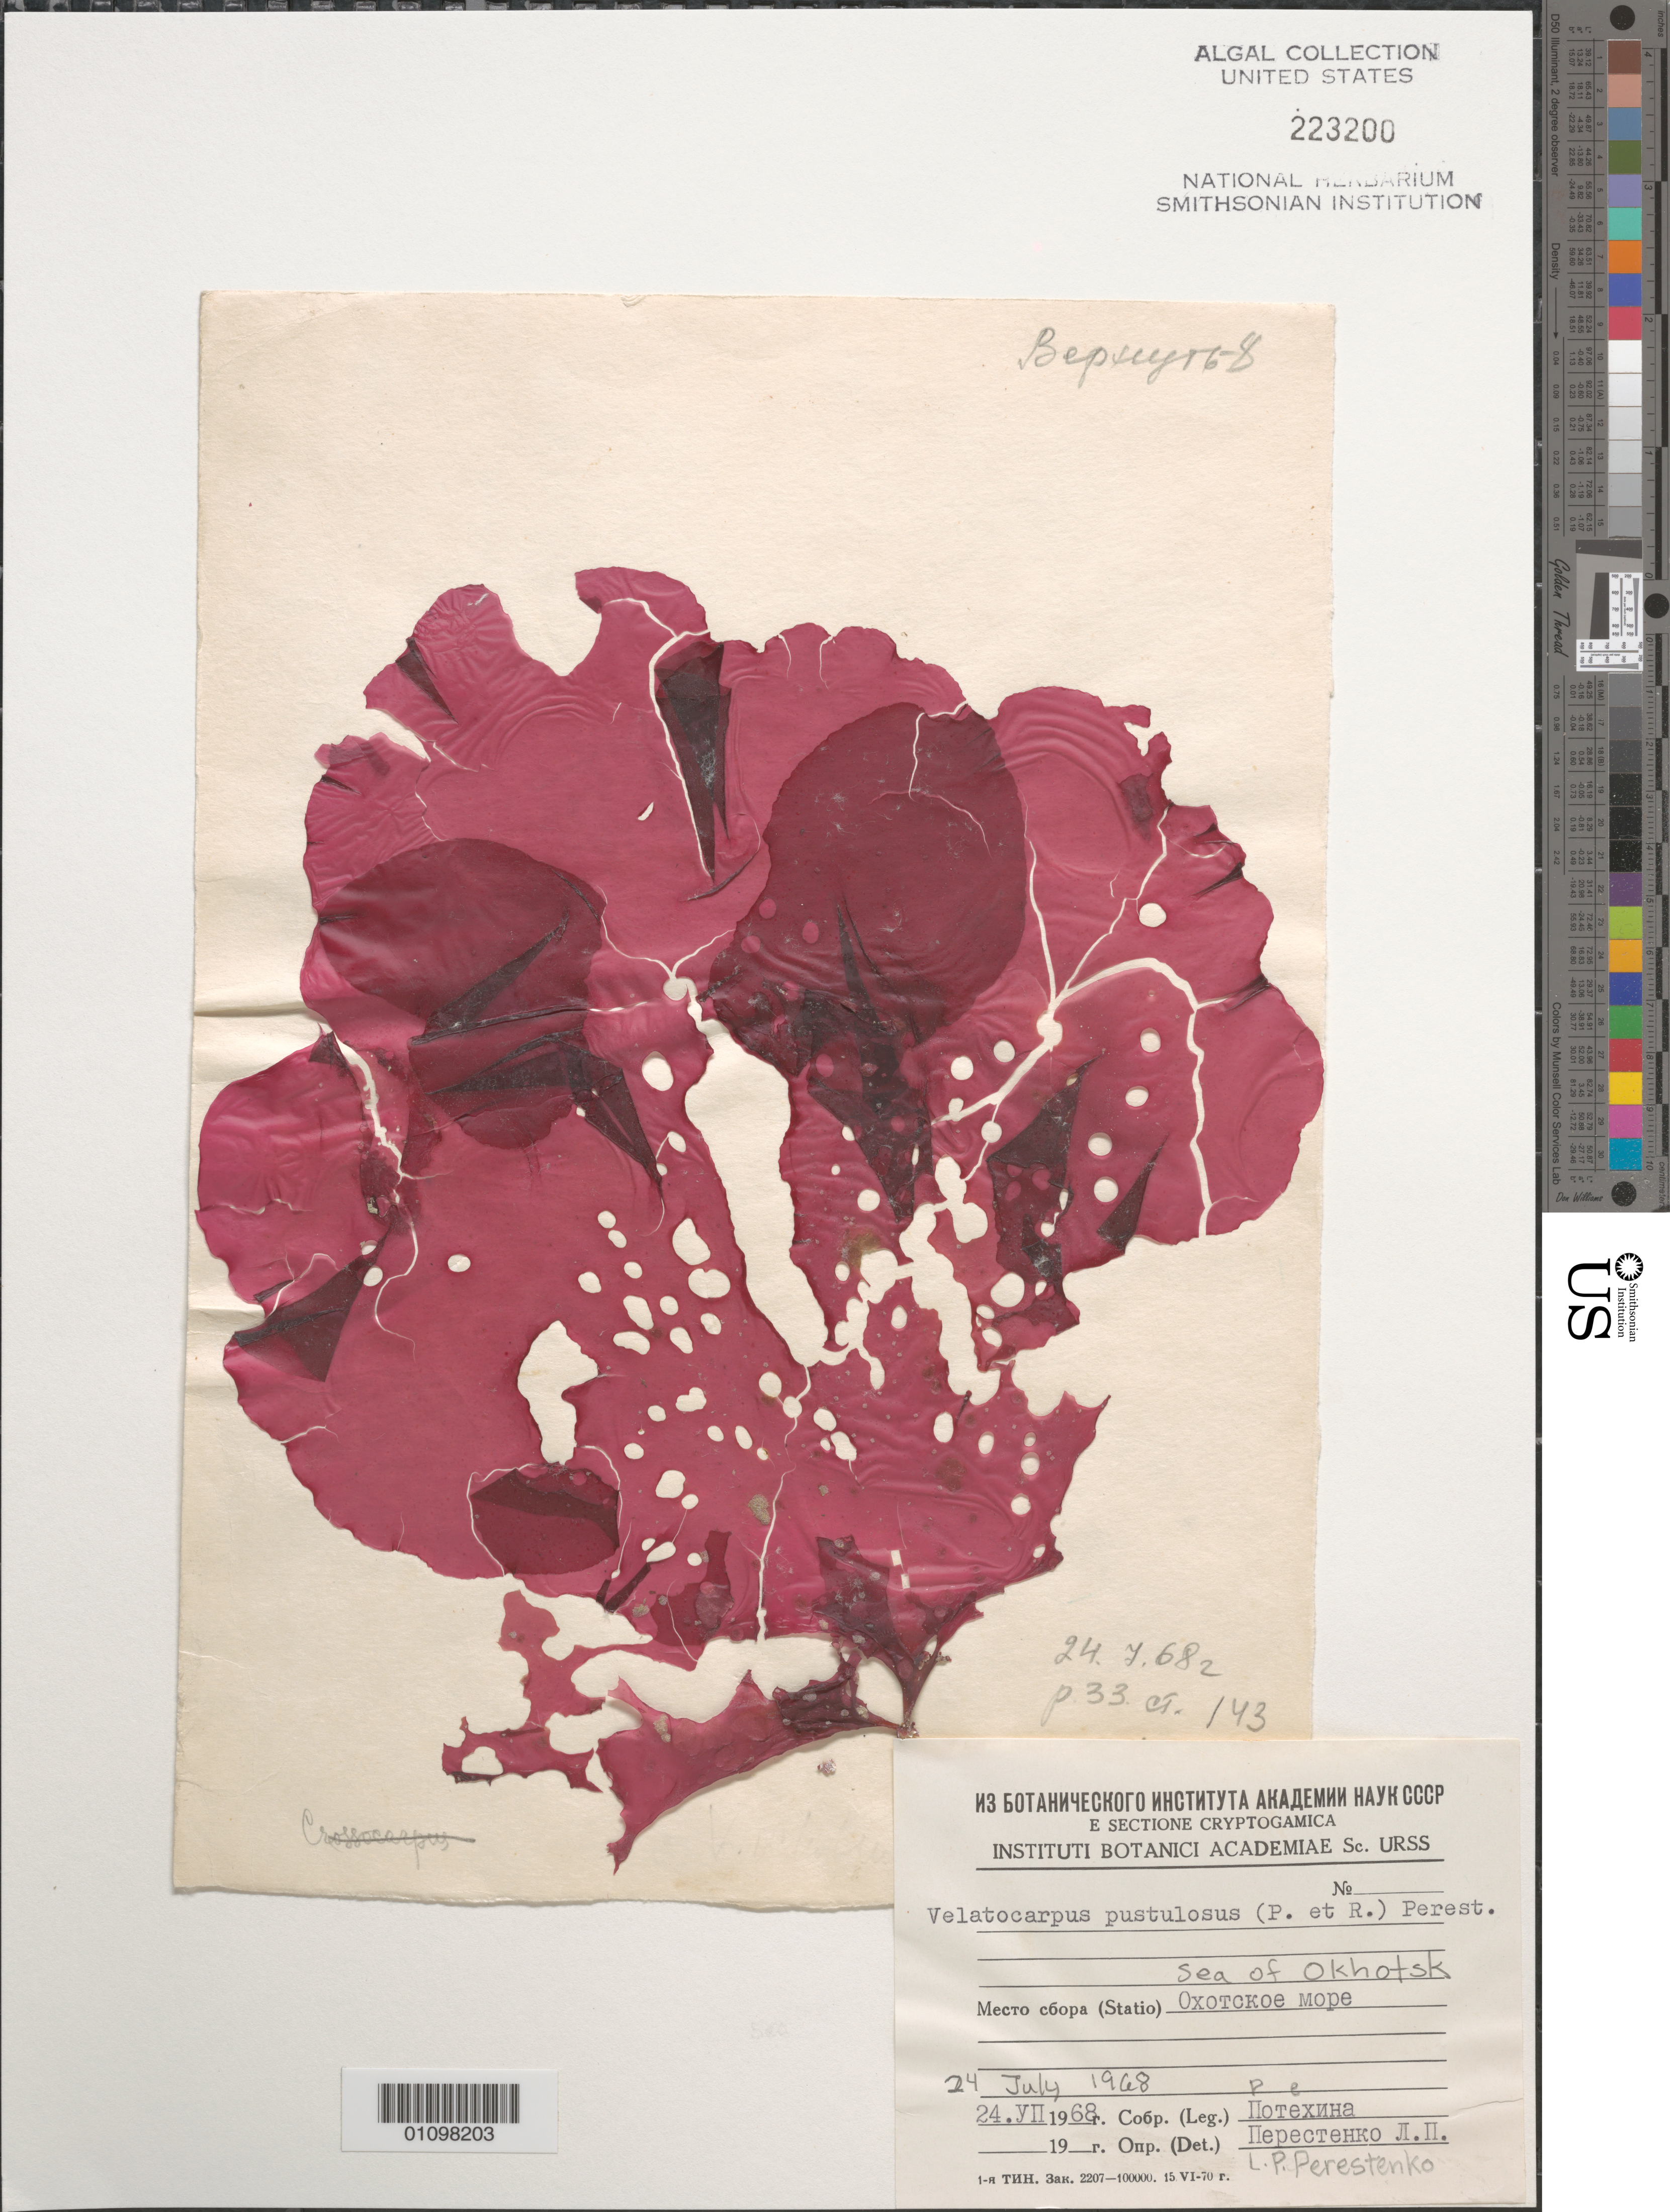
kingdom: Plantae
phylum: Rhodophyta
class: Florideophyceae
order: Gigartinales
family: Kallymeniaceae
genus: Velatocarpus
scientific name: Velatocarpus pustulosus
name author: (Postels & Ruprecht, F.J. (herbarium)) Perestenko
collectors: X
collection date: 1968-07-24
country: Russian Federation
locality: Sea of Okhotsk.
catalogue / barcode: US 223200